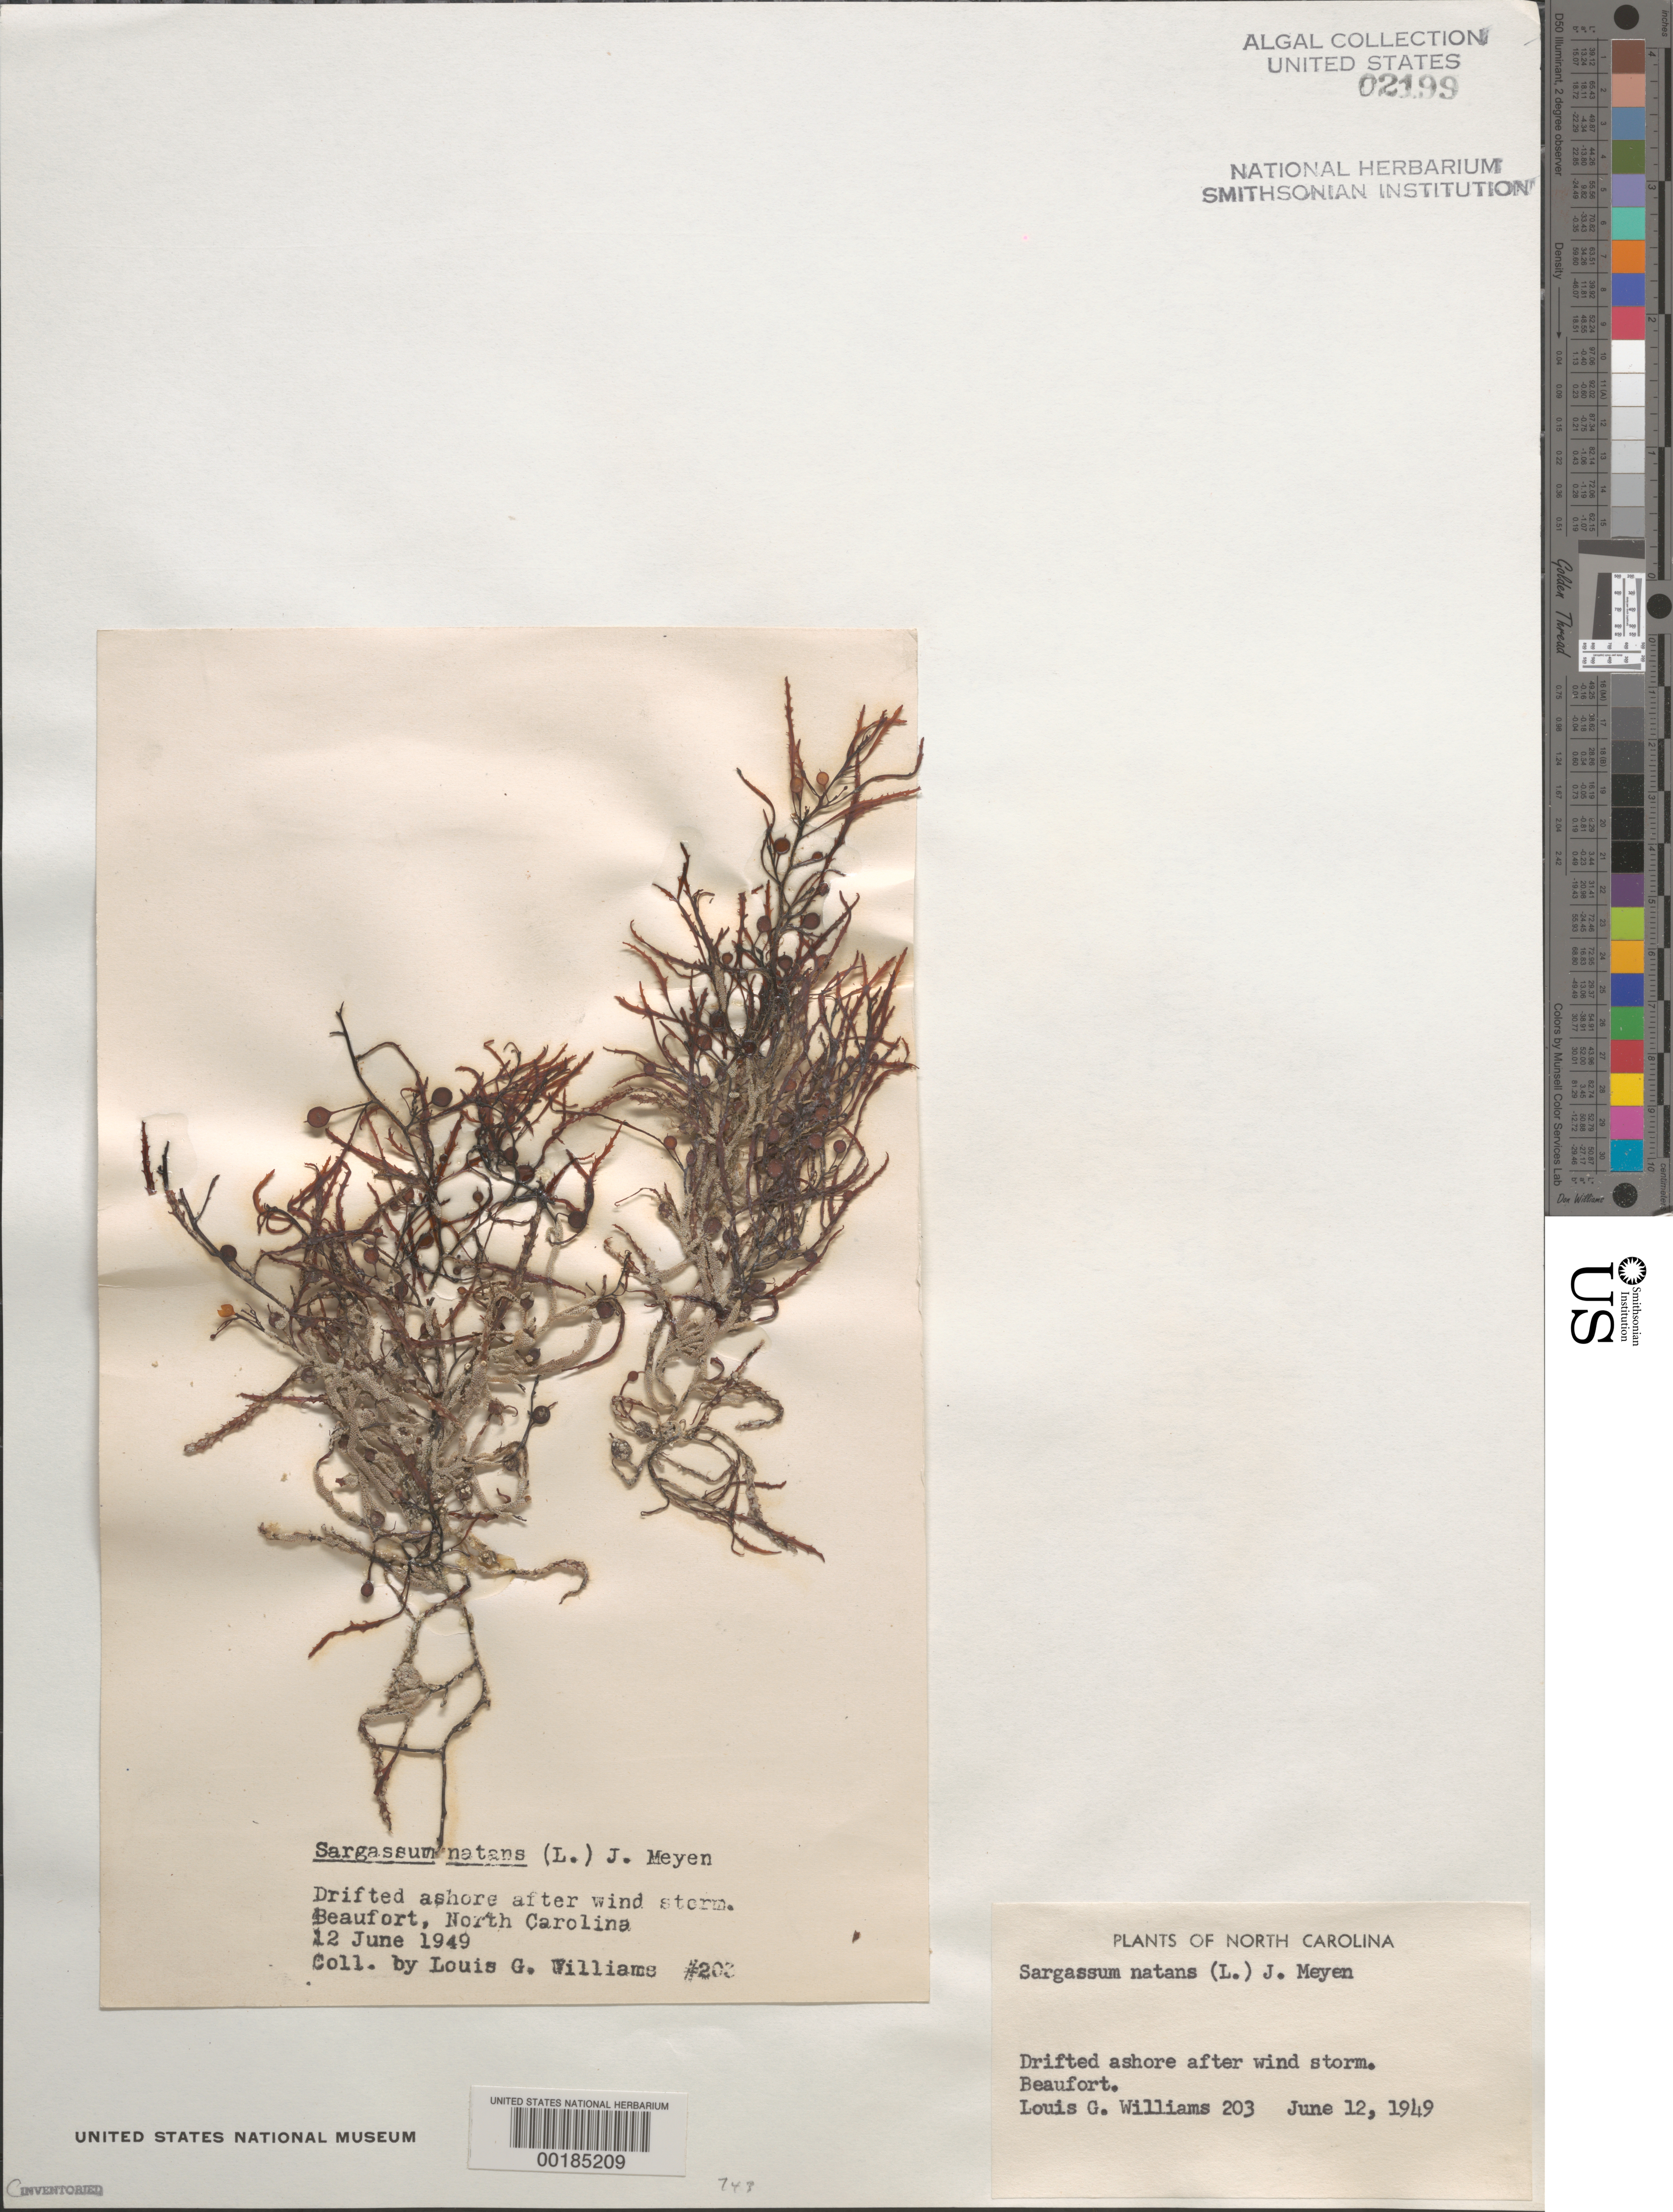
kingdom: Chromista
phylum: Ochrophyta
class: Phaeophyceae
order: Fucales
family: Sargassaceae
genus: Sargassum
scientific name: Sargassum natans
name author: (L.) Gaillon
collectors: L. G. Williams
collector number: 203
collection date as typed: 12 Jun 1949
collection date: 1949-06-12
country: United States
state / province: North Carolina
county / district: Carteret County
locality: Beaufort, coral reef 20 miles offshore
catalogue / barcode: US 2199